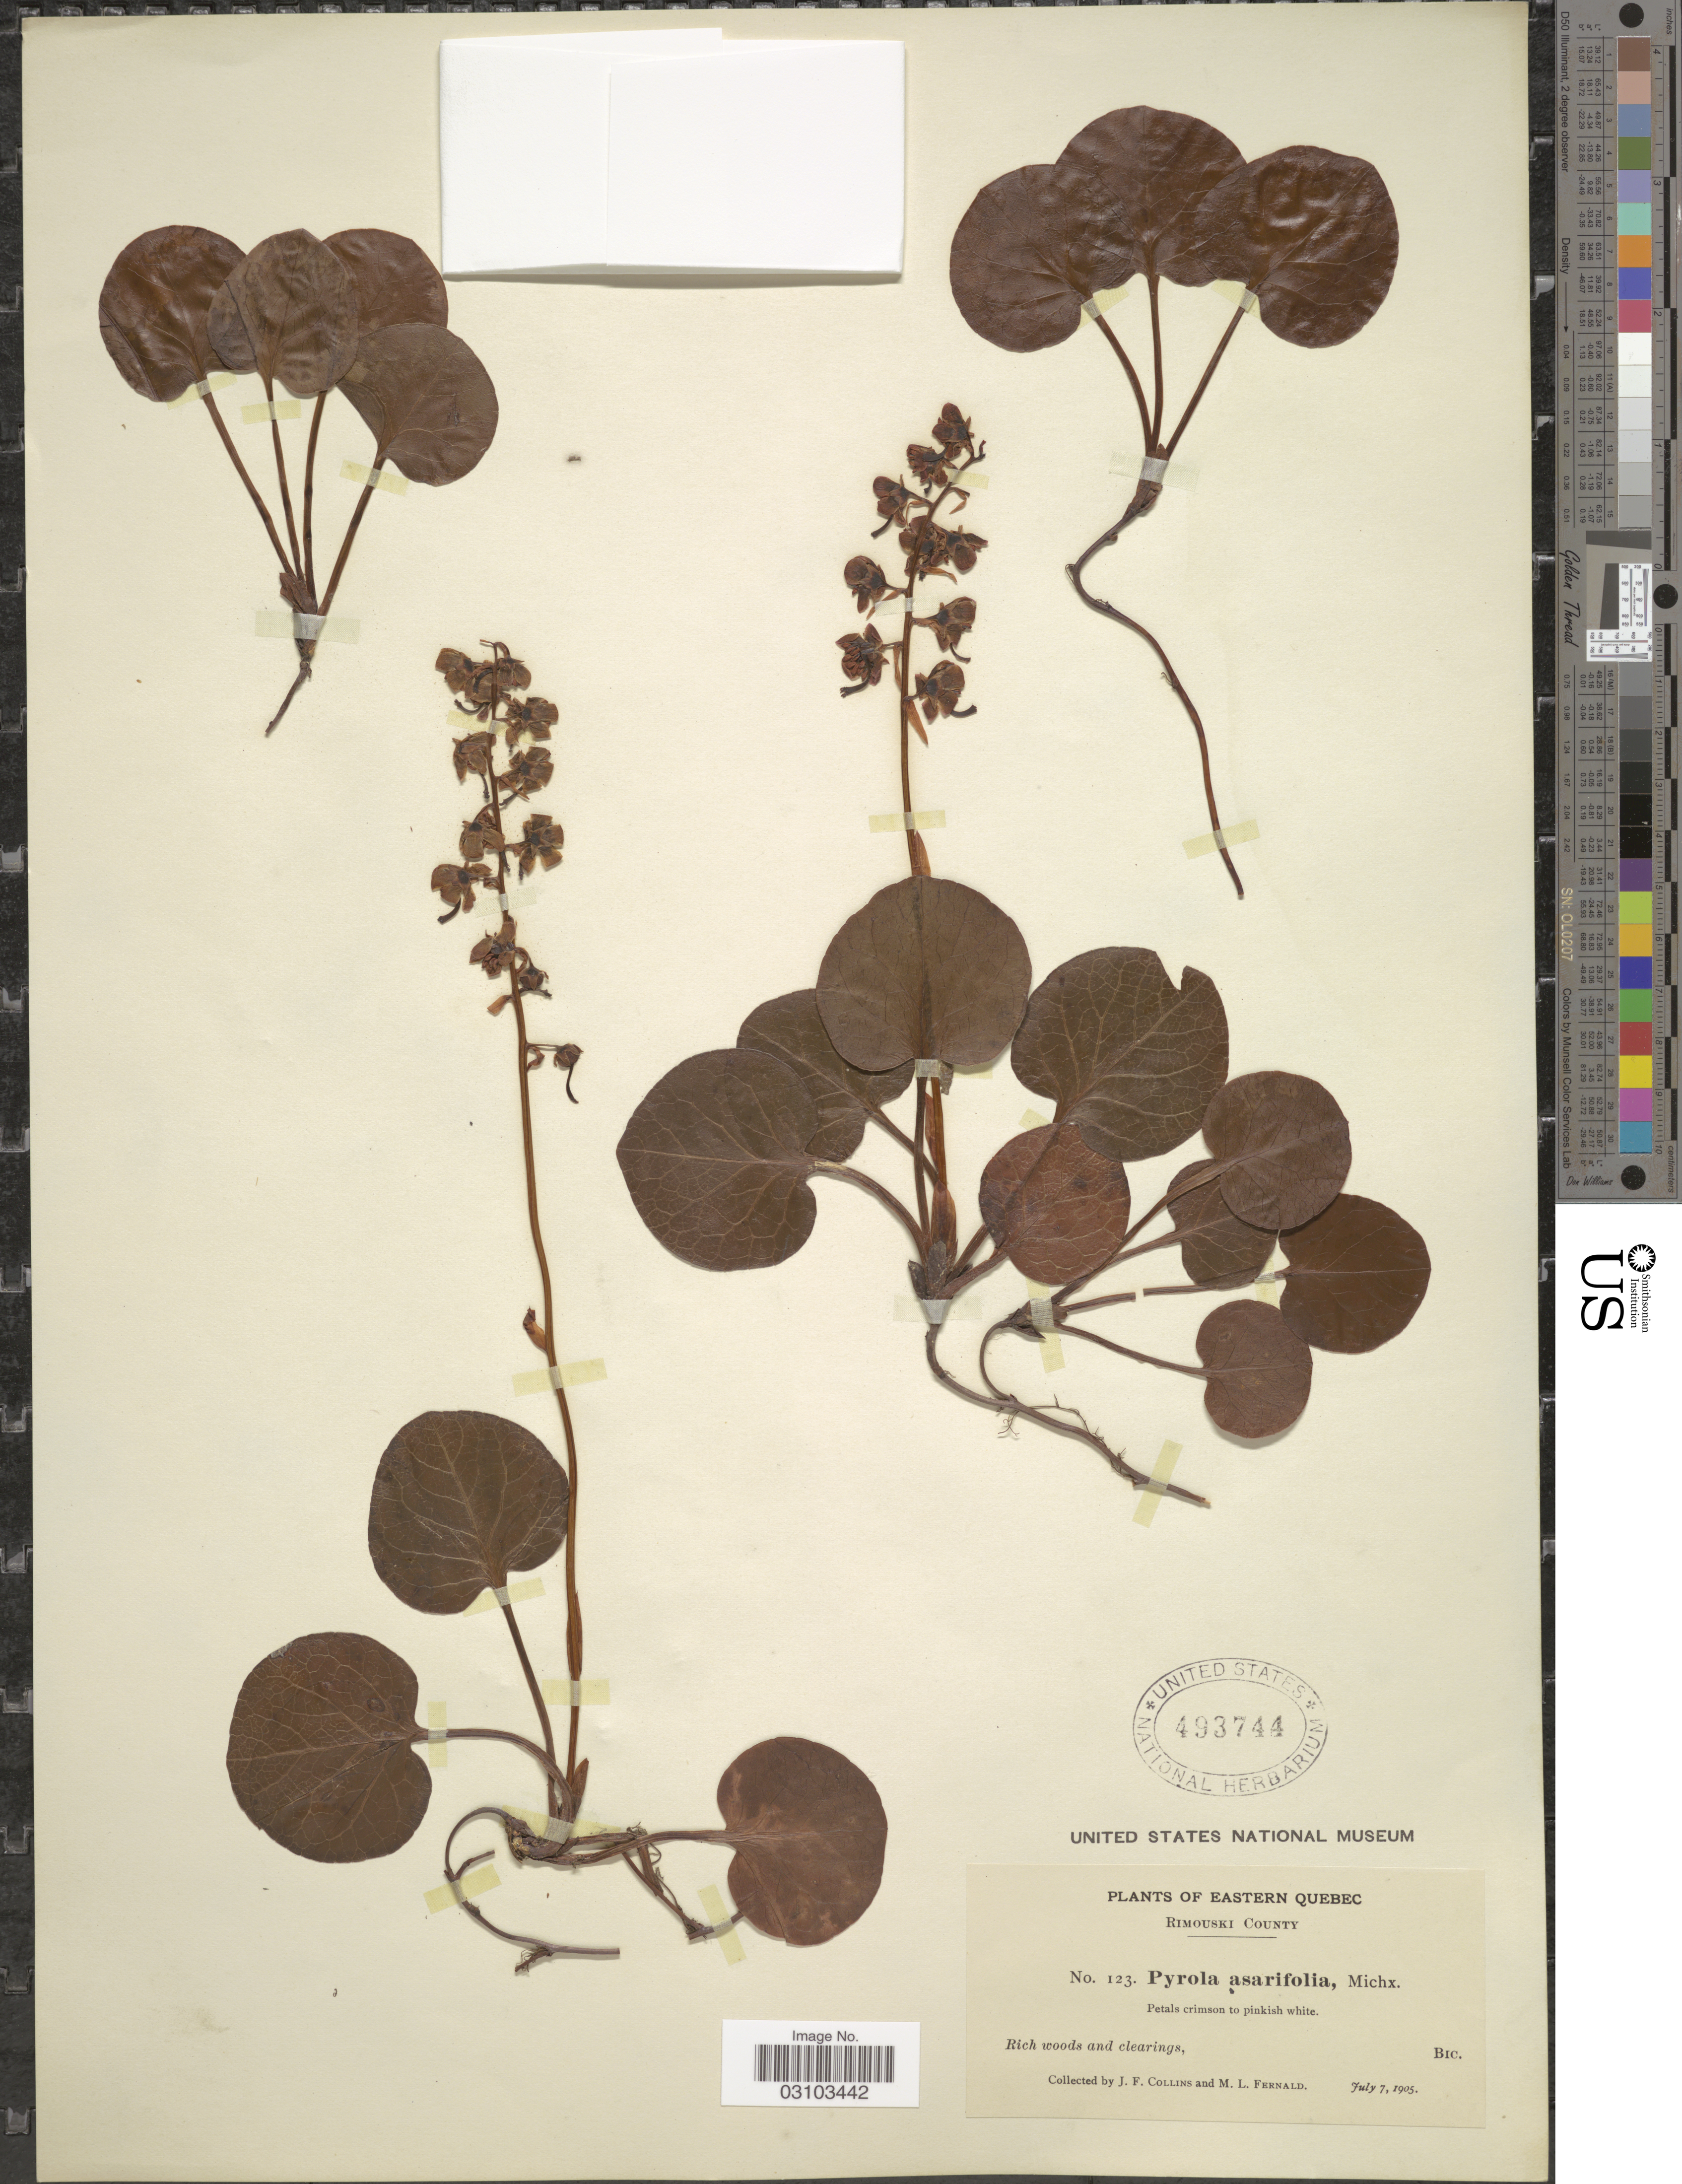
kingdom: Plantae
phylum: Tracheophyta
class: Magnoliopsida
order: Ericales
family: Ericaceae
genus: Pyrola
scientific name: Pyrola asarifolia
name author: Michx.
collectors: J. Collins & M. L. Fernald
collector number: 123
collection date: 1905-07-07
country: Canada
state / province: Quebec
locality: Eastern Quebec, Rimouski County, Bic.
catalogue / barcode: US 493744